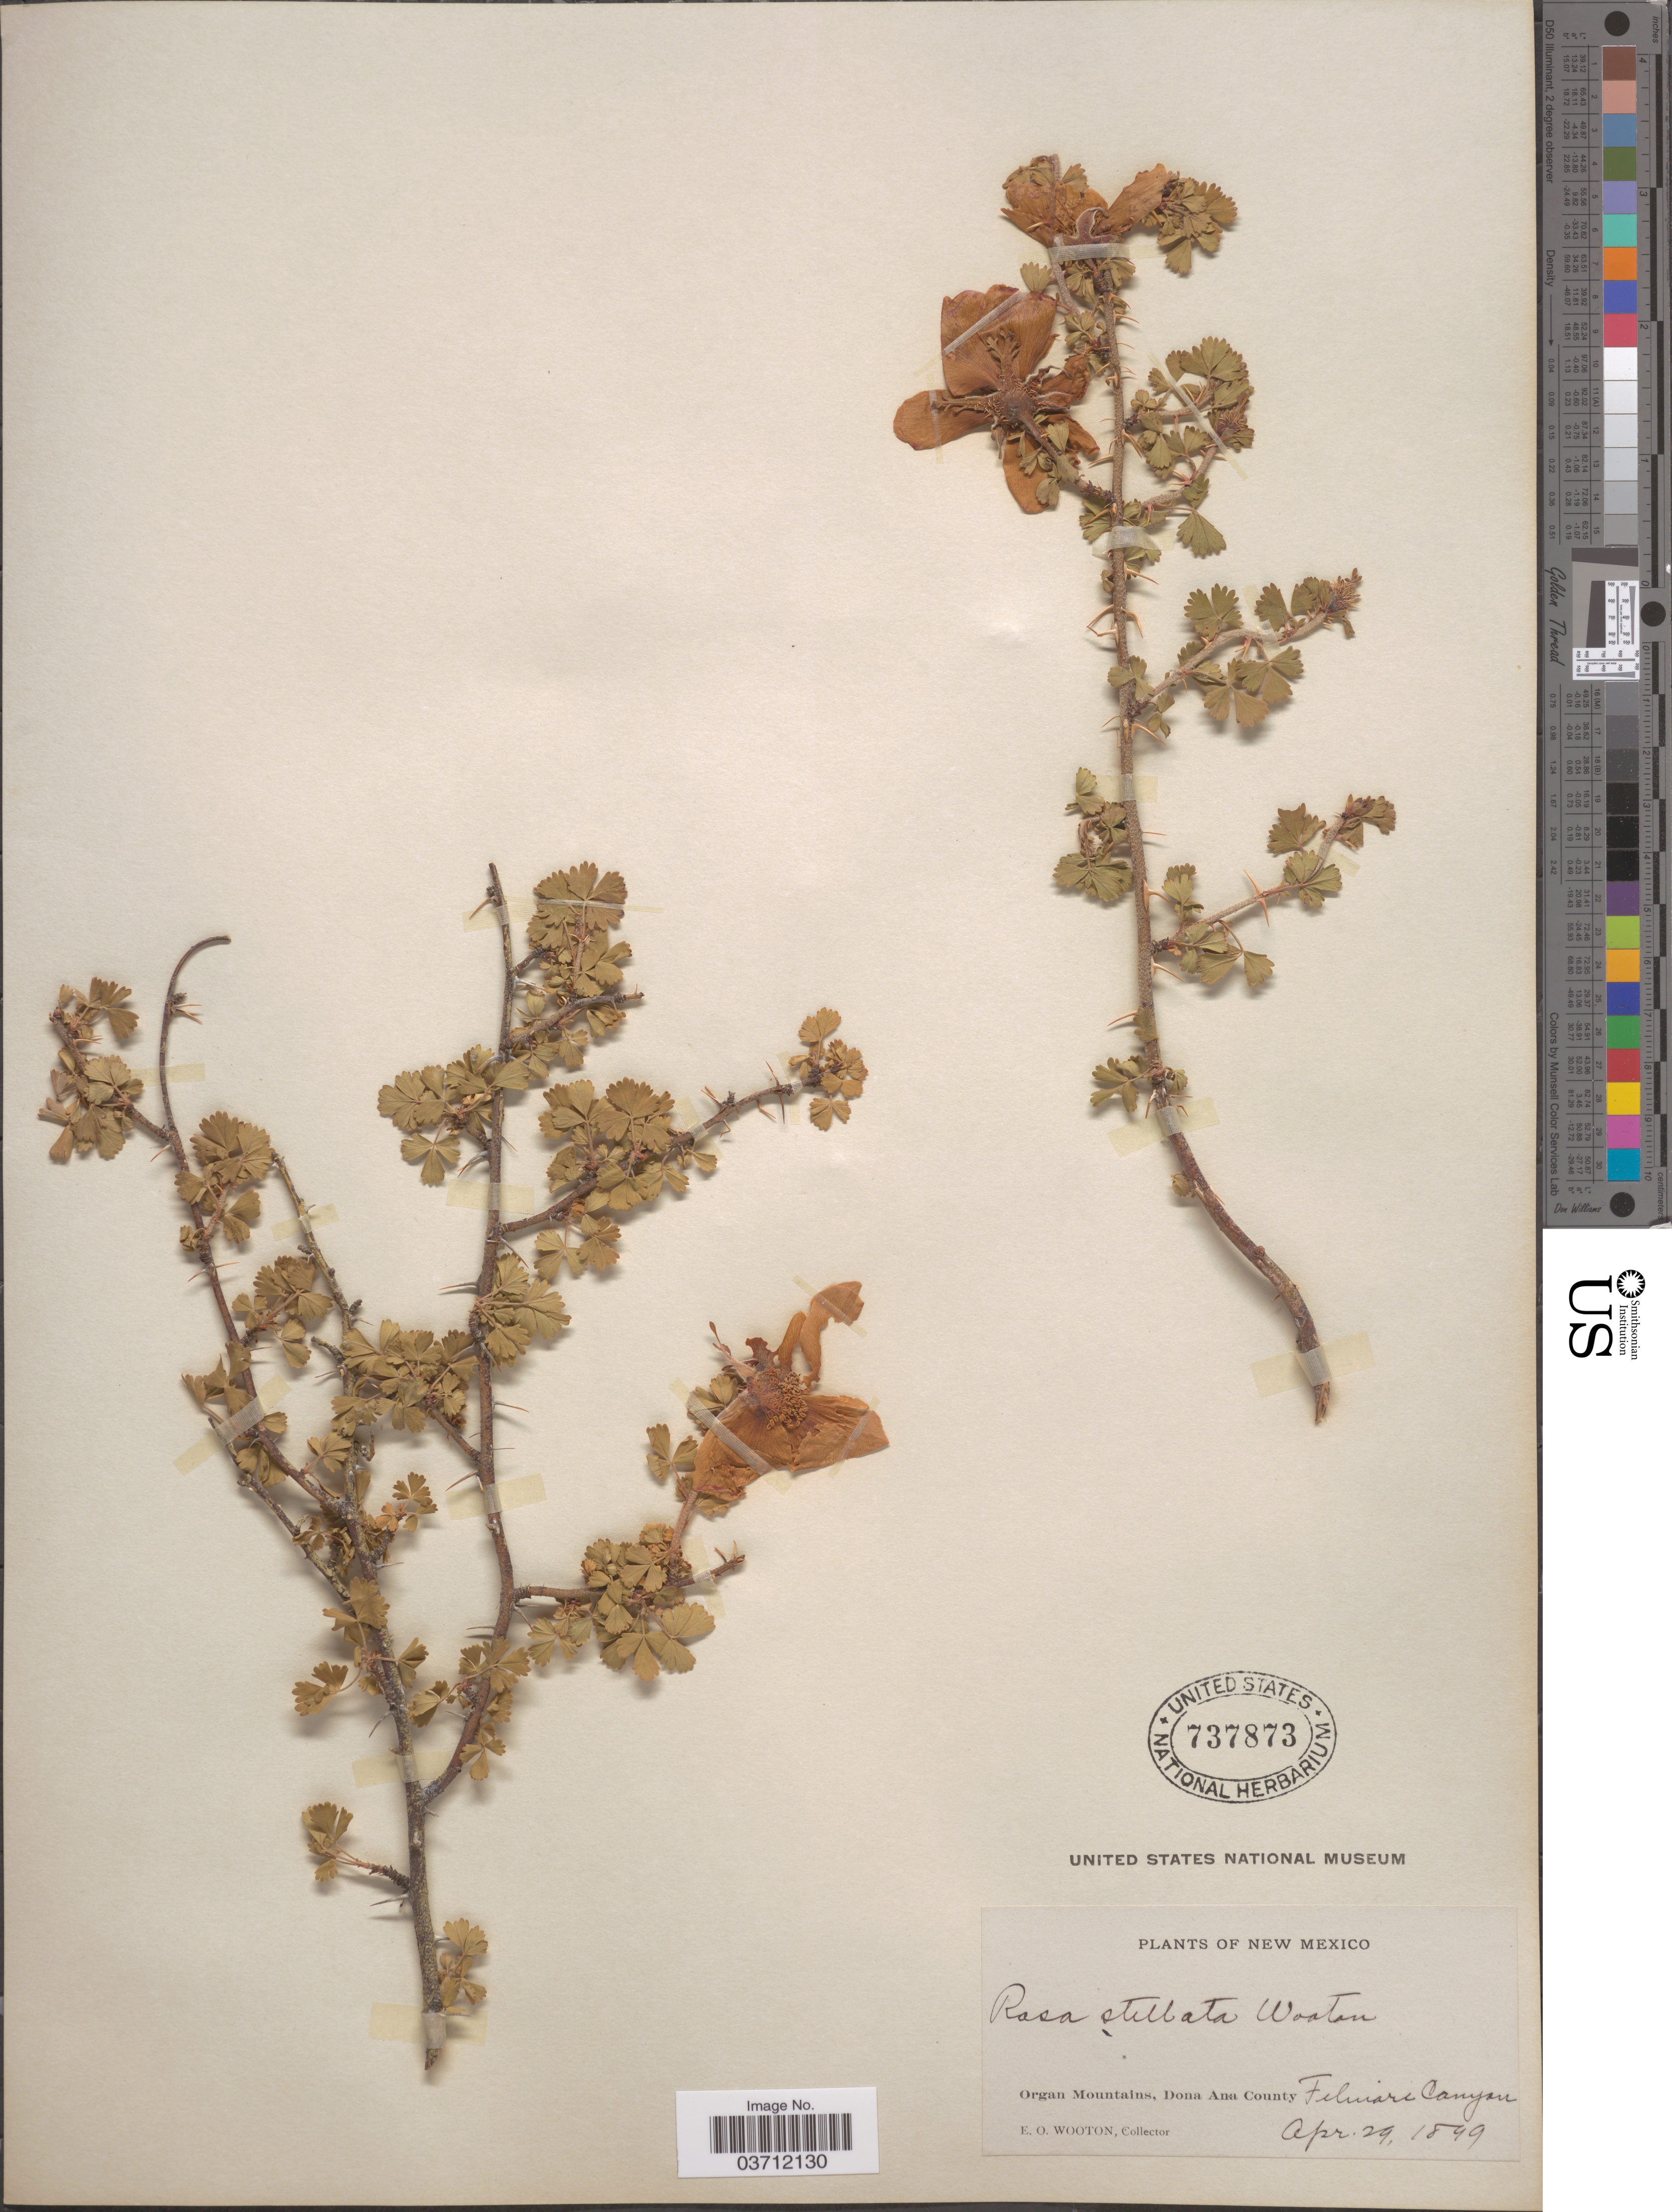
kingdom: Plantae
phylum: Tracheophyta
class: Magnoliopsida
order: Rosales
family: Rosaceae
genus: Rosa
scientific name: Rosa stellata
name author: Wooton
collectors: E. O. Wooton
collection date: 1849-04-29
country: United States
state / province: New Mexico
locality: Organ Mountains, Dona Ana County. Filmore Canyon.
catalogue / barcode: US 737873